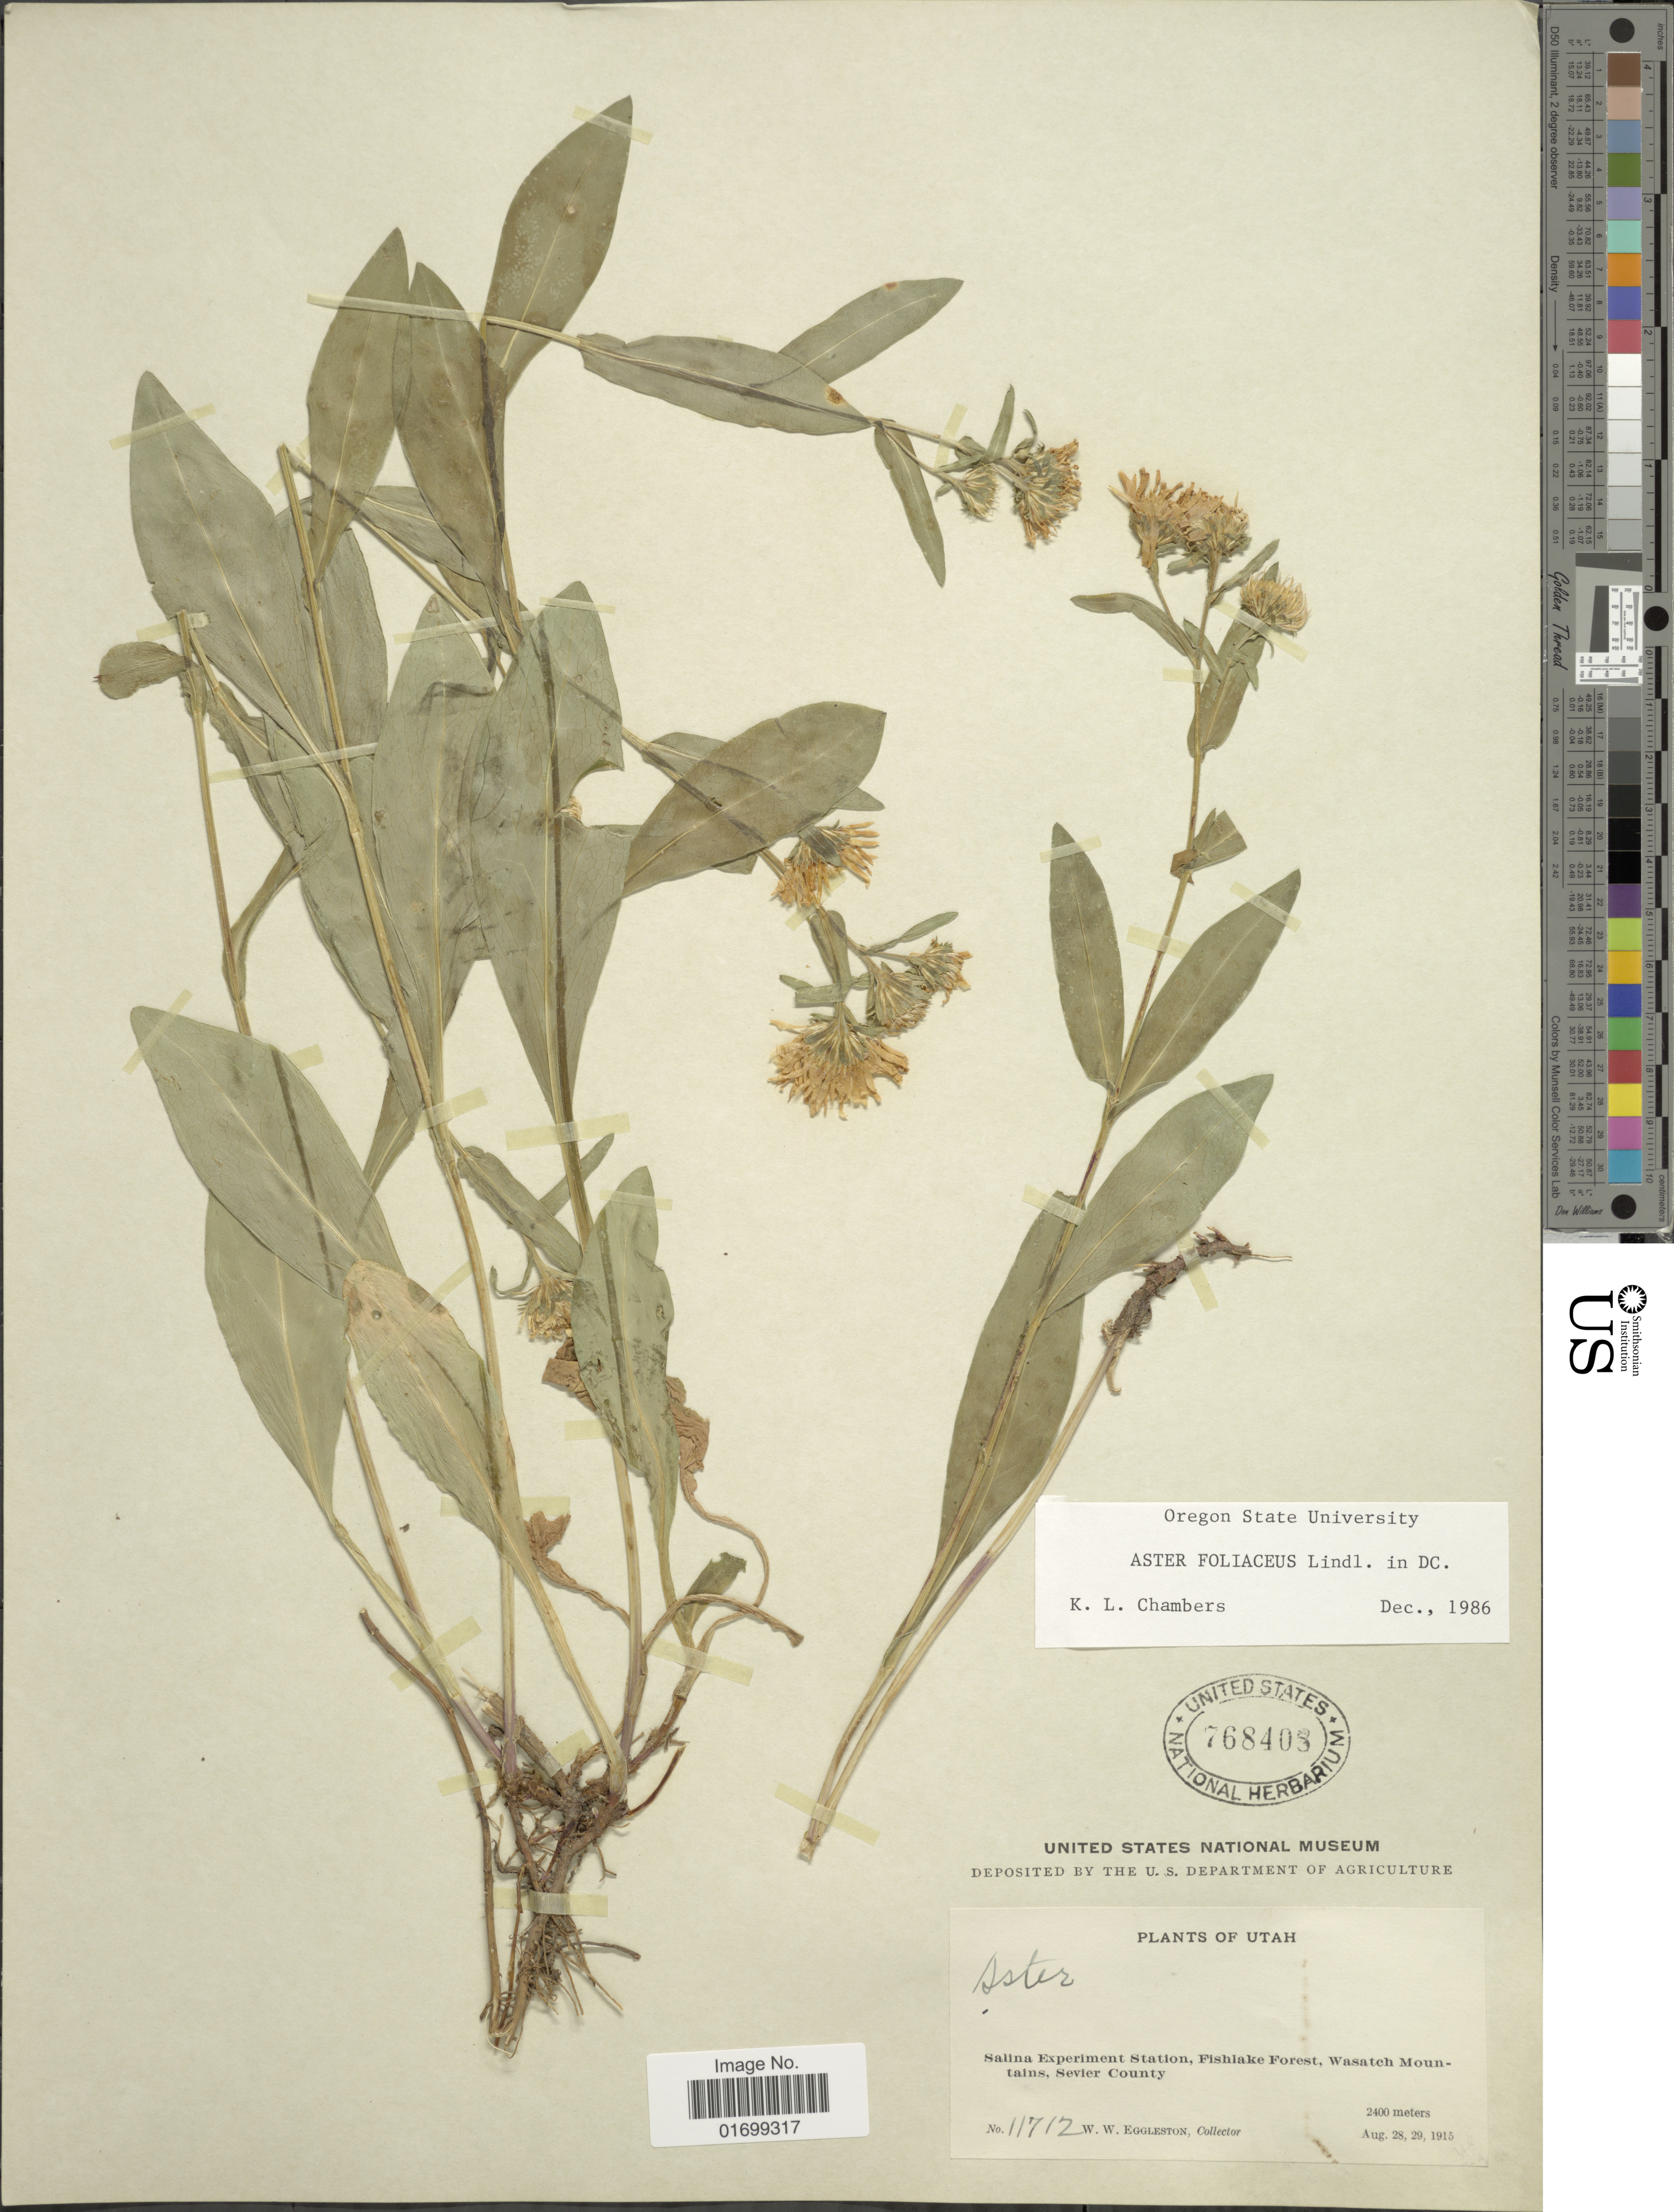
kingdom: Plantae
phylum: Tracheophyta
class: Magnoliopsida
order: Asterales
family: Asteraceae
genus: Symphyotrichum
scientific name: Symphyotrichum foliaceum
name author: (Lindl. ex DC.) G.L. Nesom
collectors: W. W. Eggleston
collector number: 11712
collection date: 1915-08-28/1915-08-29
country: United States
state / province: Utah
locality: Salina Experiment Station, Fishlake Forest, Wasatch Mountains, Sevier County.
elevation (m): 2400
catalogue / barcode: US 768408